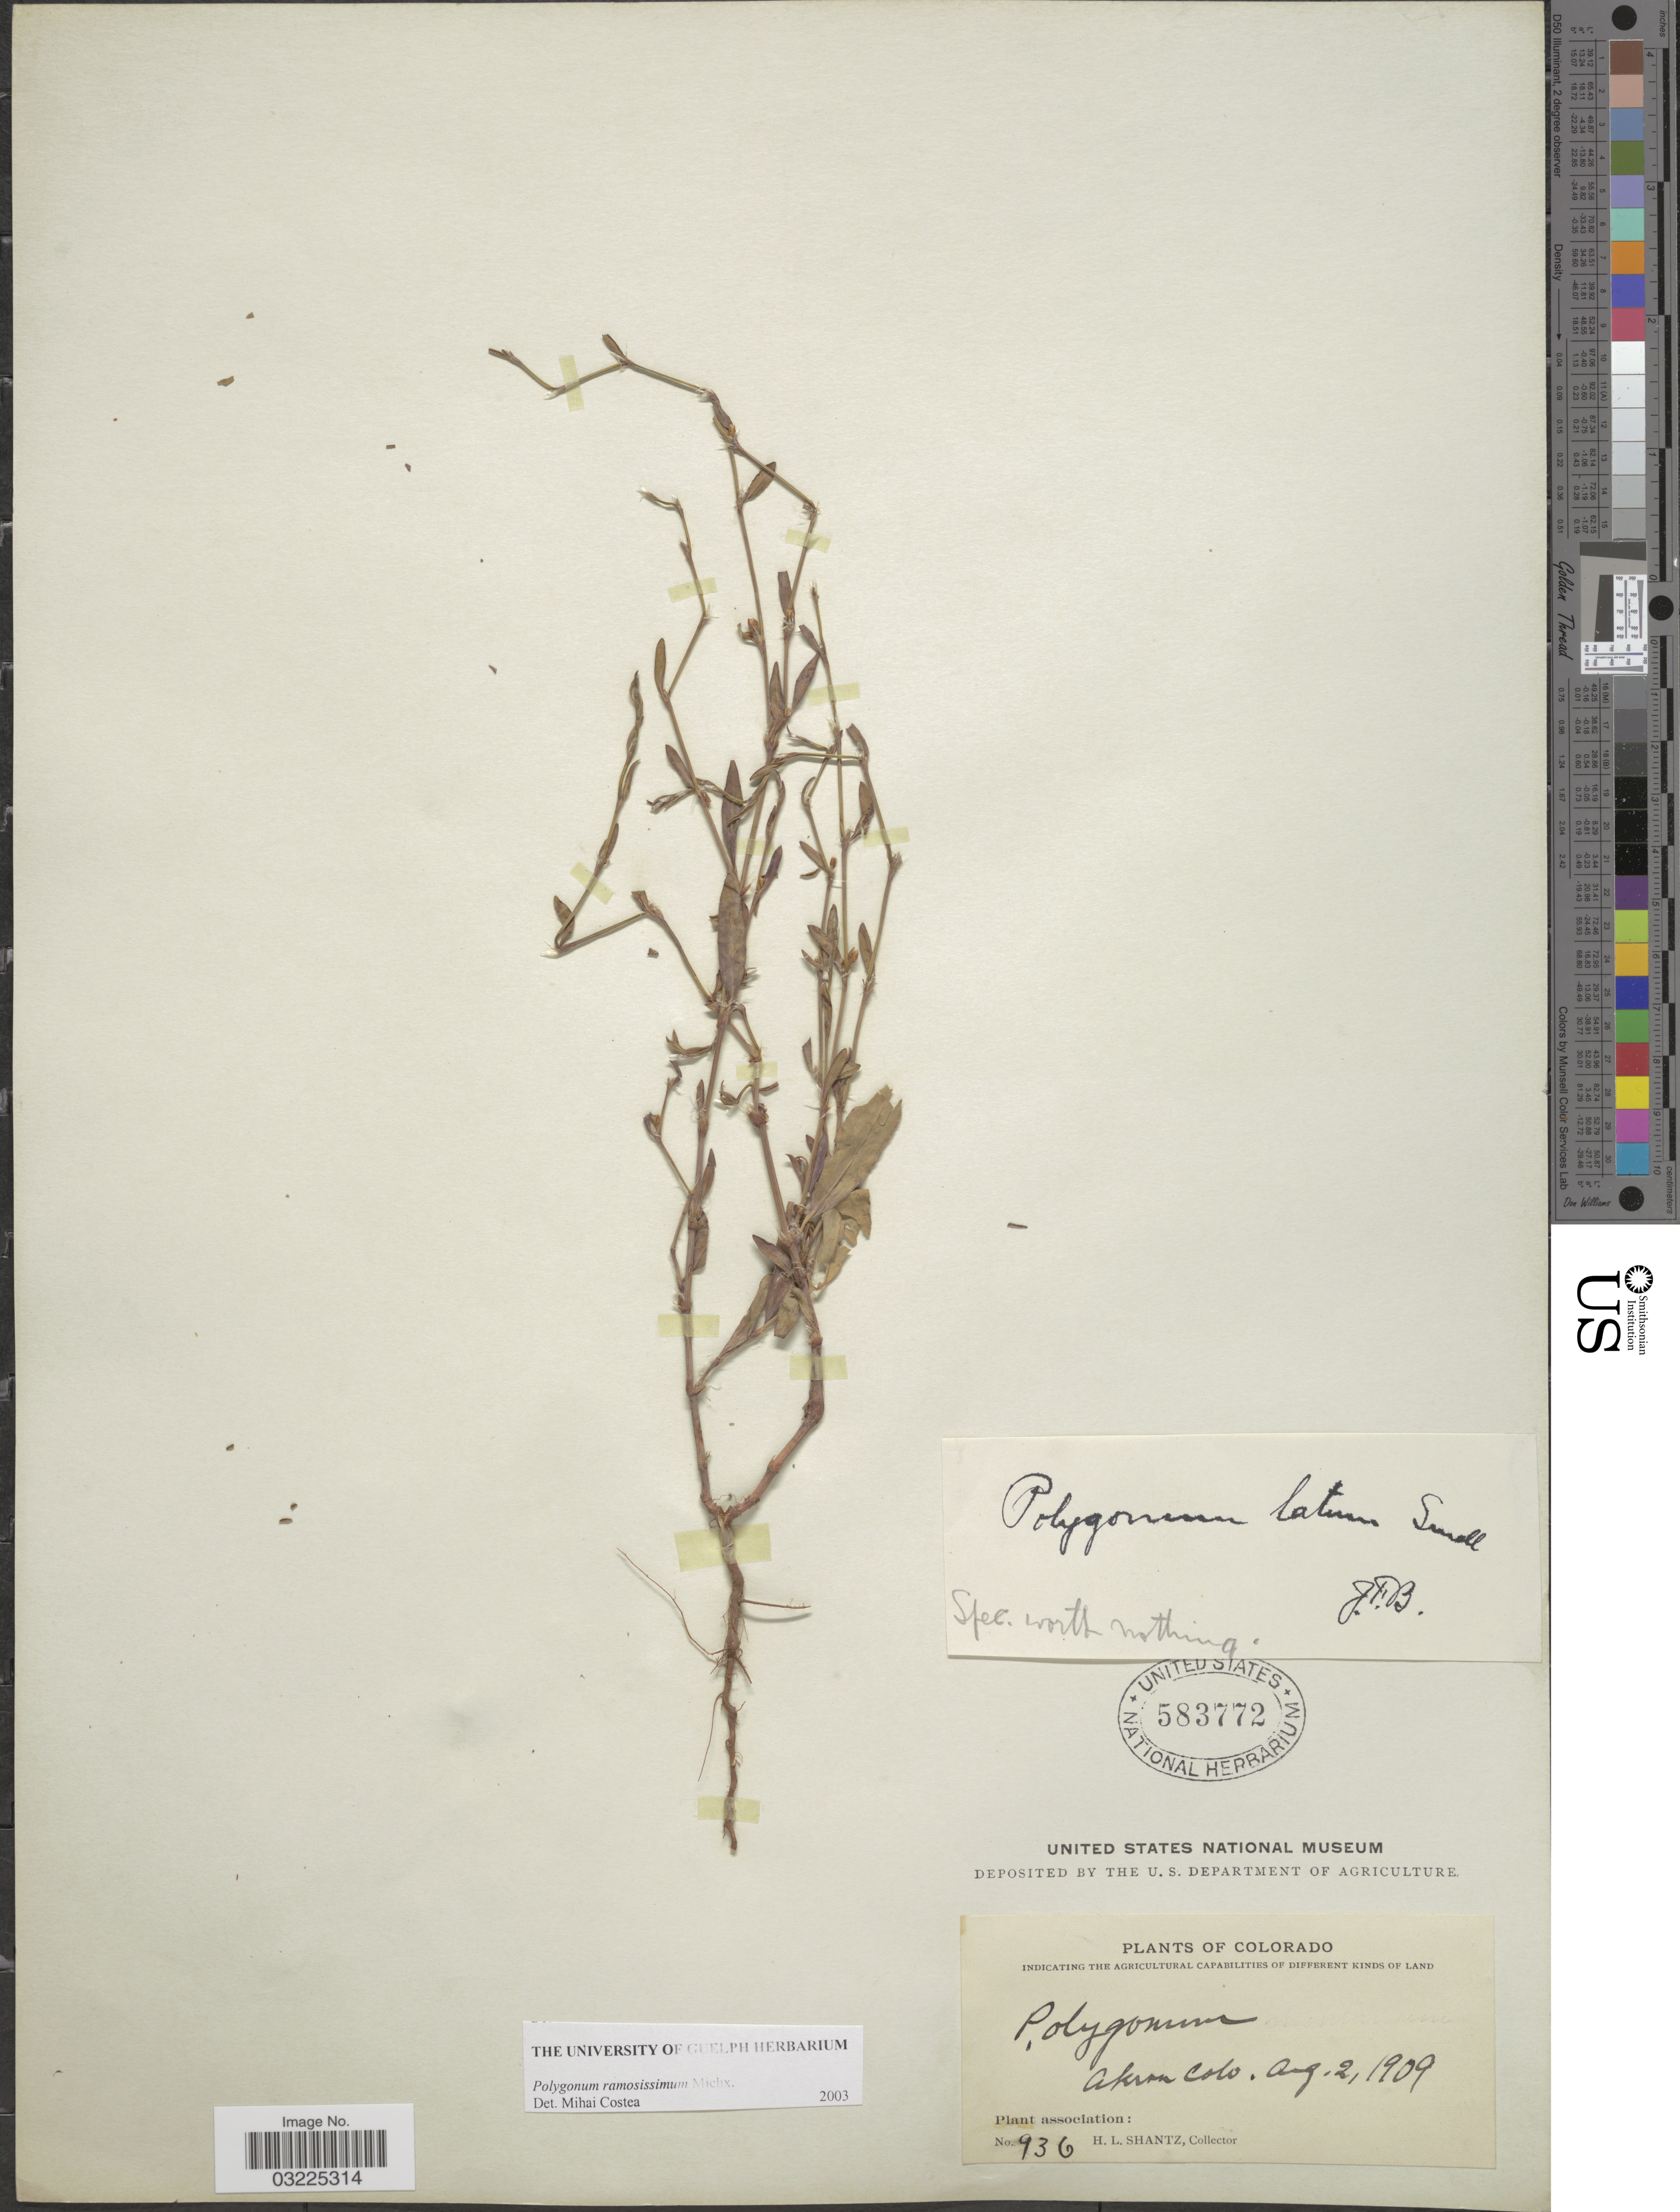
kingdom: Plantae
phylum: Tracheophyta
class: Magnoliopsida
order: Caryophyllales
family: Polygonaceae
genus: Polygonum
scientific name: Polygonum ramosissimum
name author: Michx.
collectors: H. Shantz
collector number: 936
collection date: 1909-08-02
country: United States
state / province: Colorado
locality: Akron Colo.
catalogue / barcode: US 583772